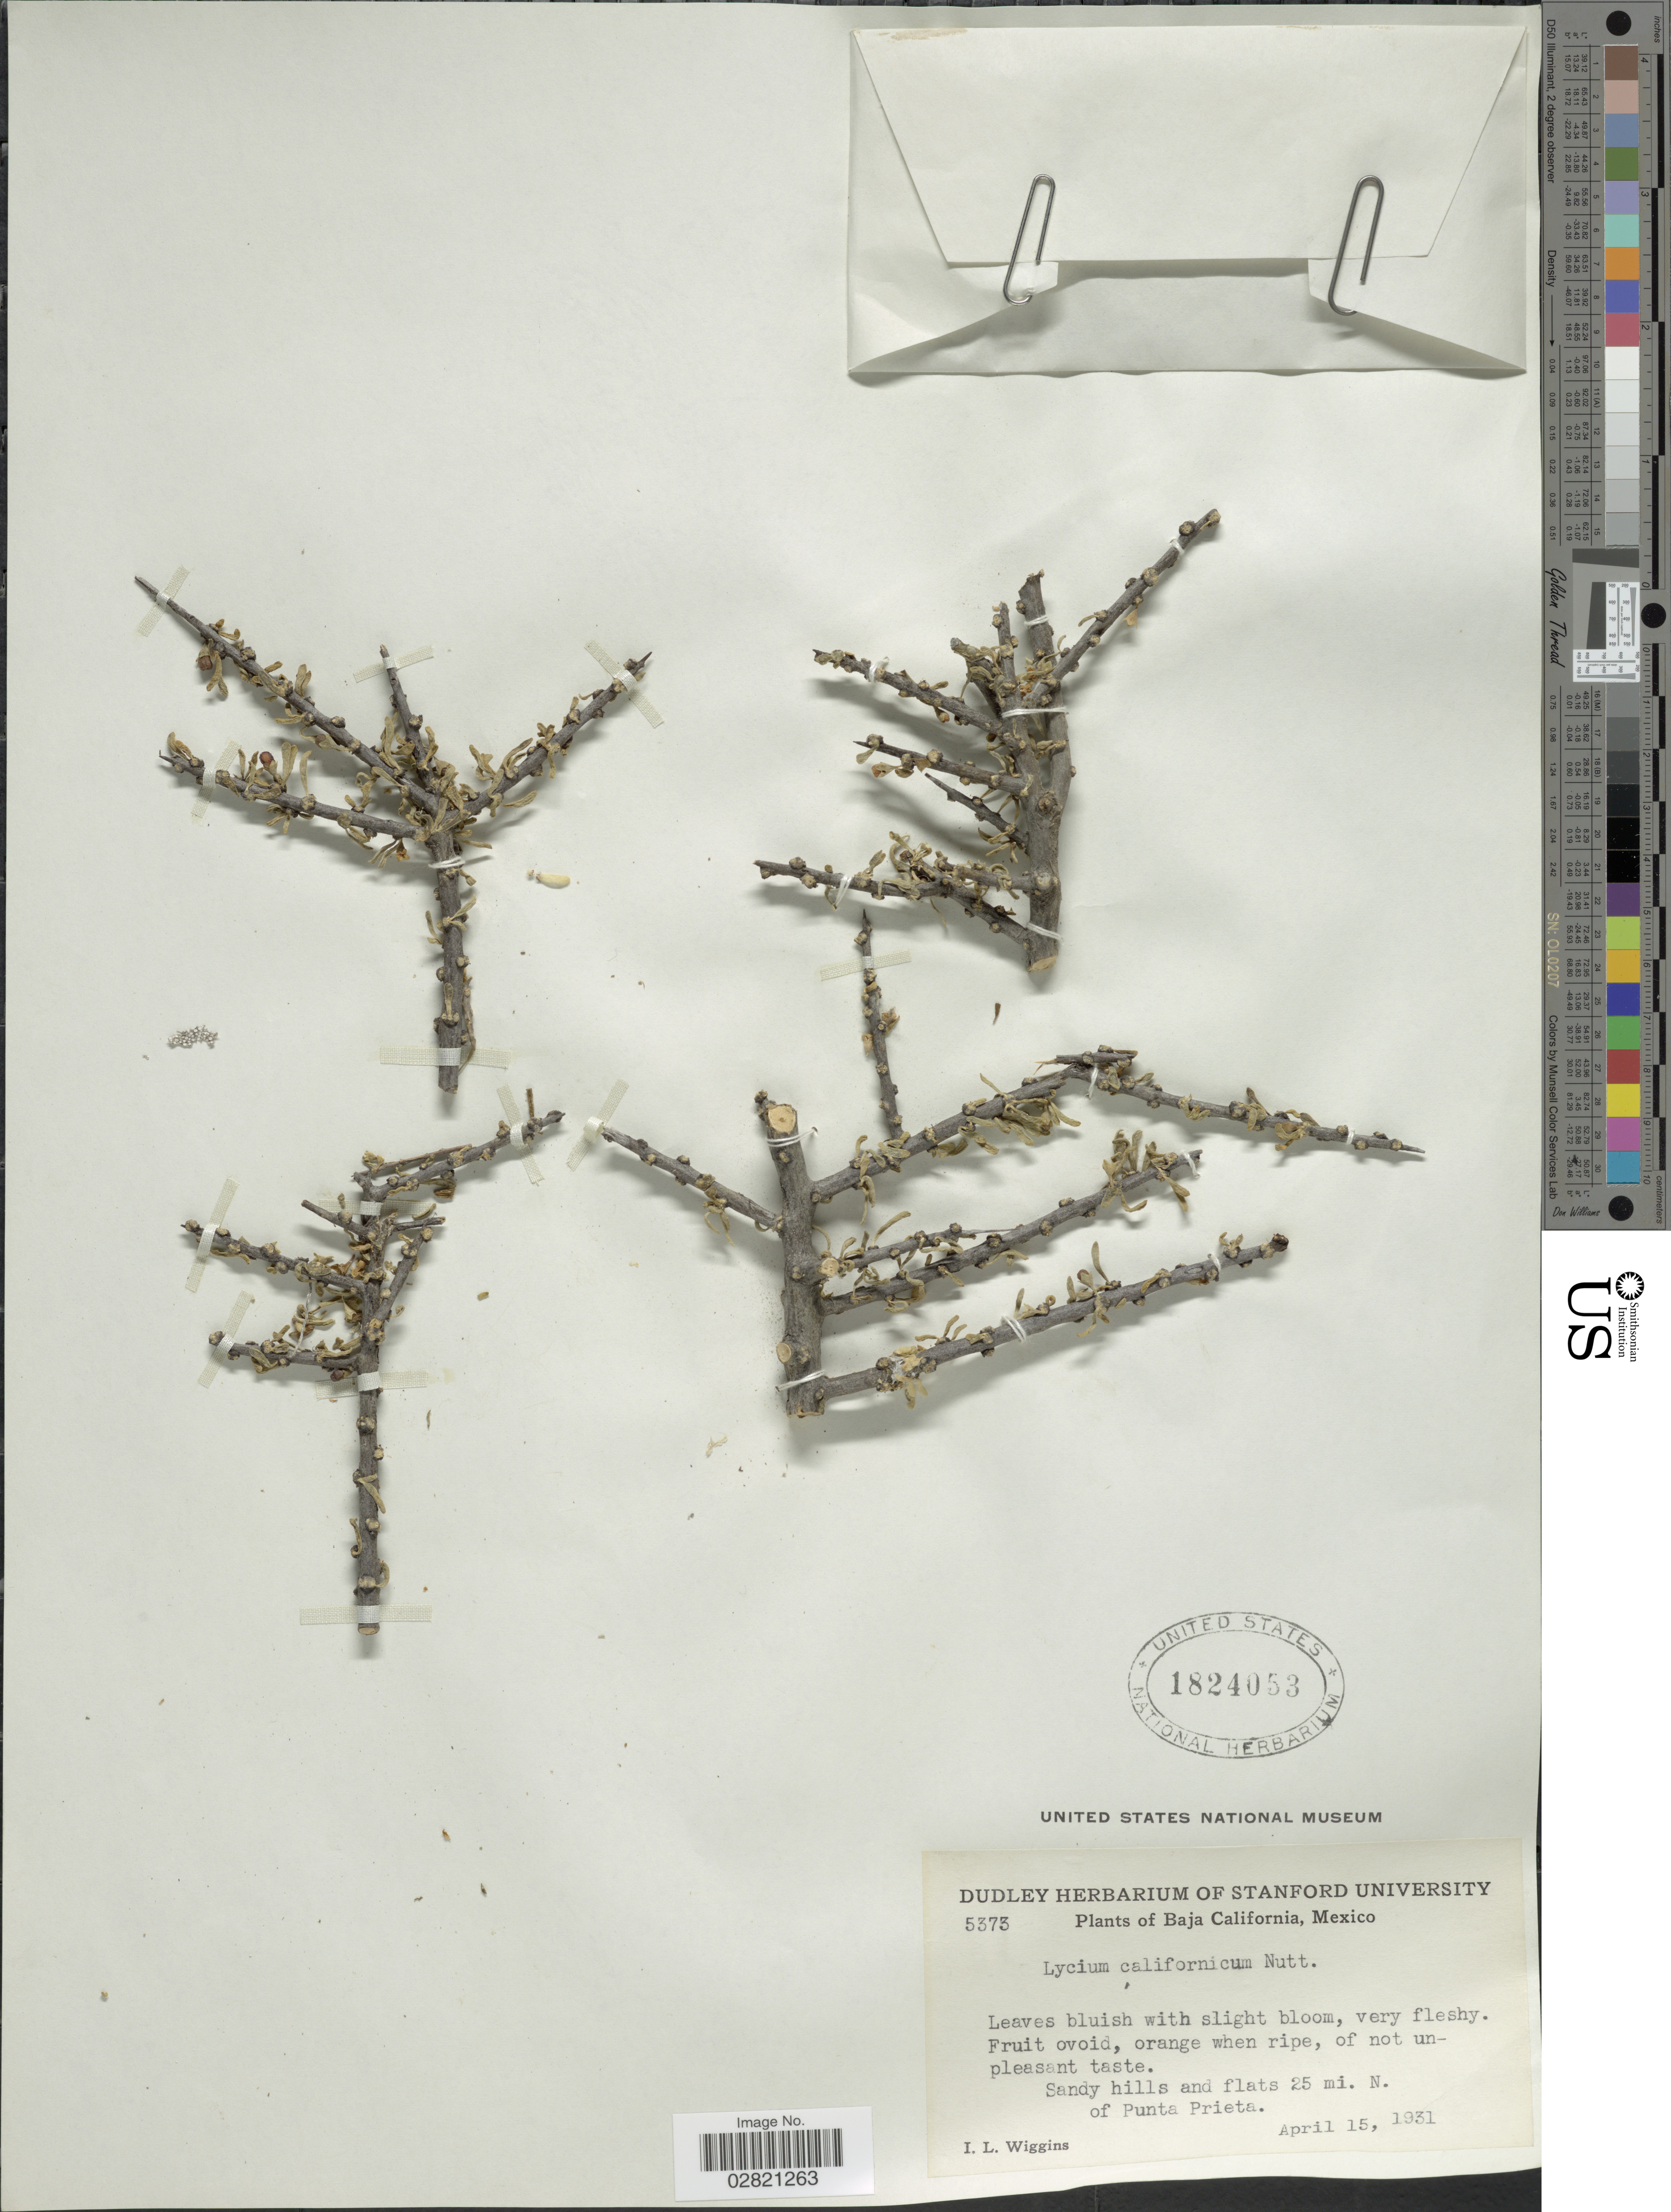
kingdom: Plantae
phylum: Tracheophyta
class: Magnoliopsida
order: Solanales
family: Solanaceae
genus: Lycium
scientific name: Lycium californicum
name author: Nutt. ex A. Gray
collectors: I. L. Wiggins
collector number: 5373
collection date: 1931-04-15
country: Mexico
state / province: Baja California Norte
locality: Sandy hills and flats 25 mi. N. of Punta Prieta.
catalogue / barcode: US 1824053